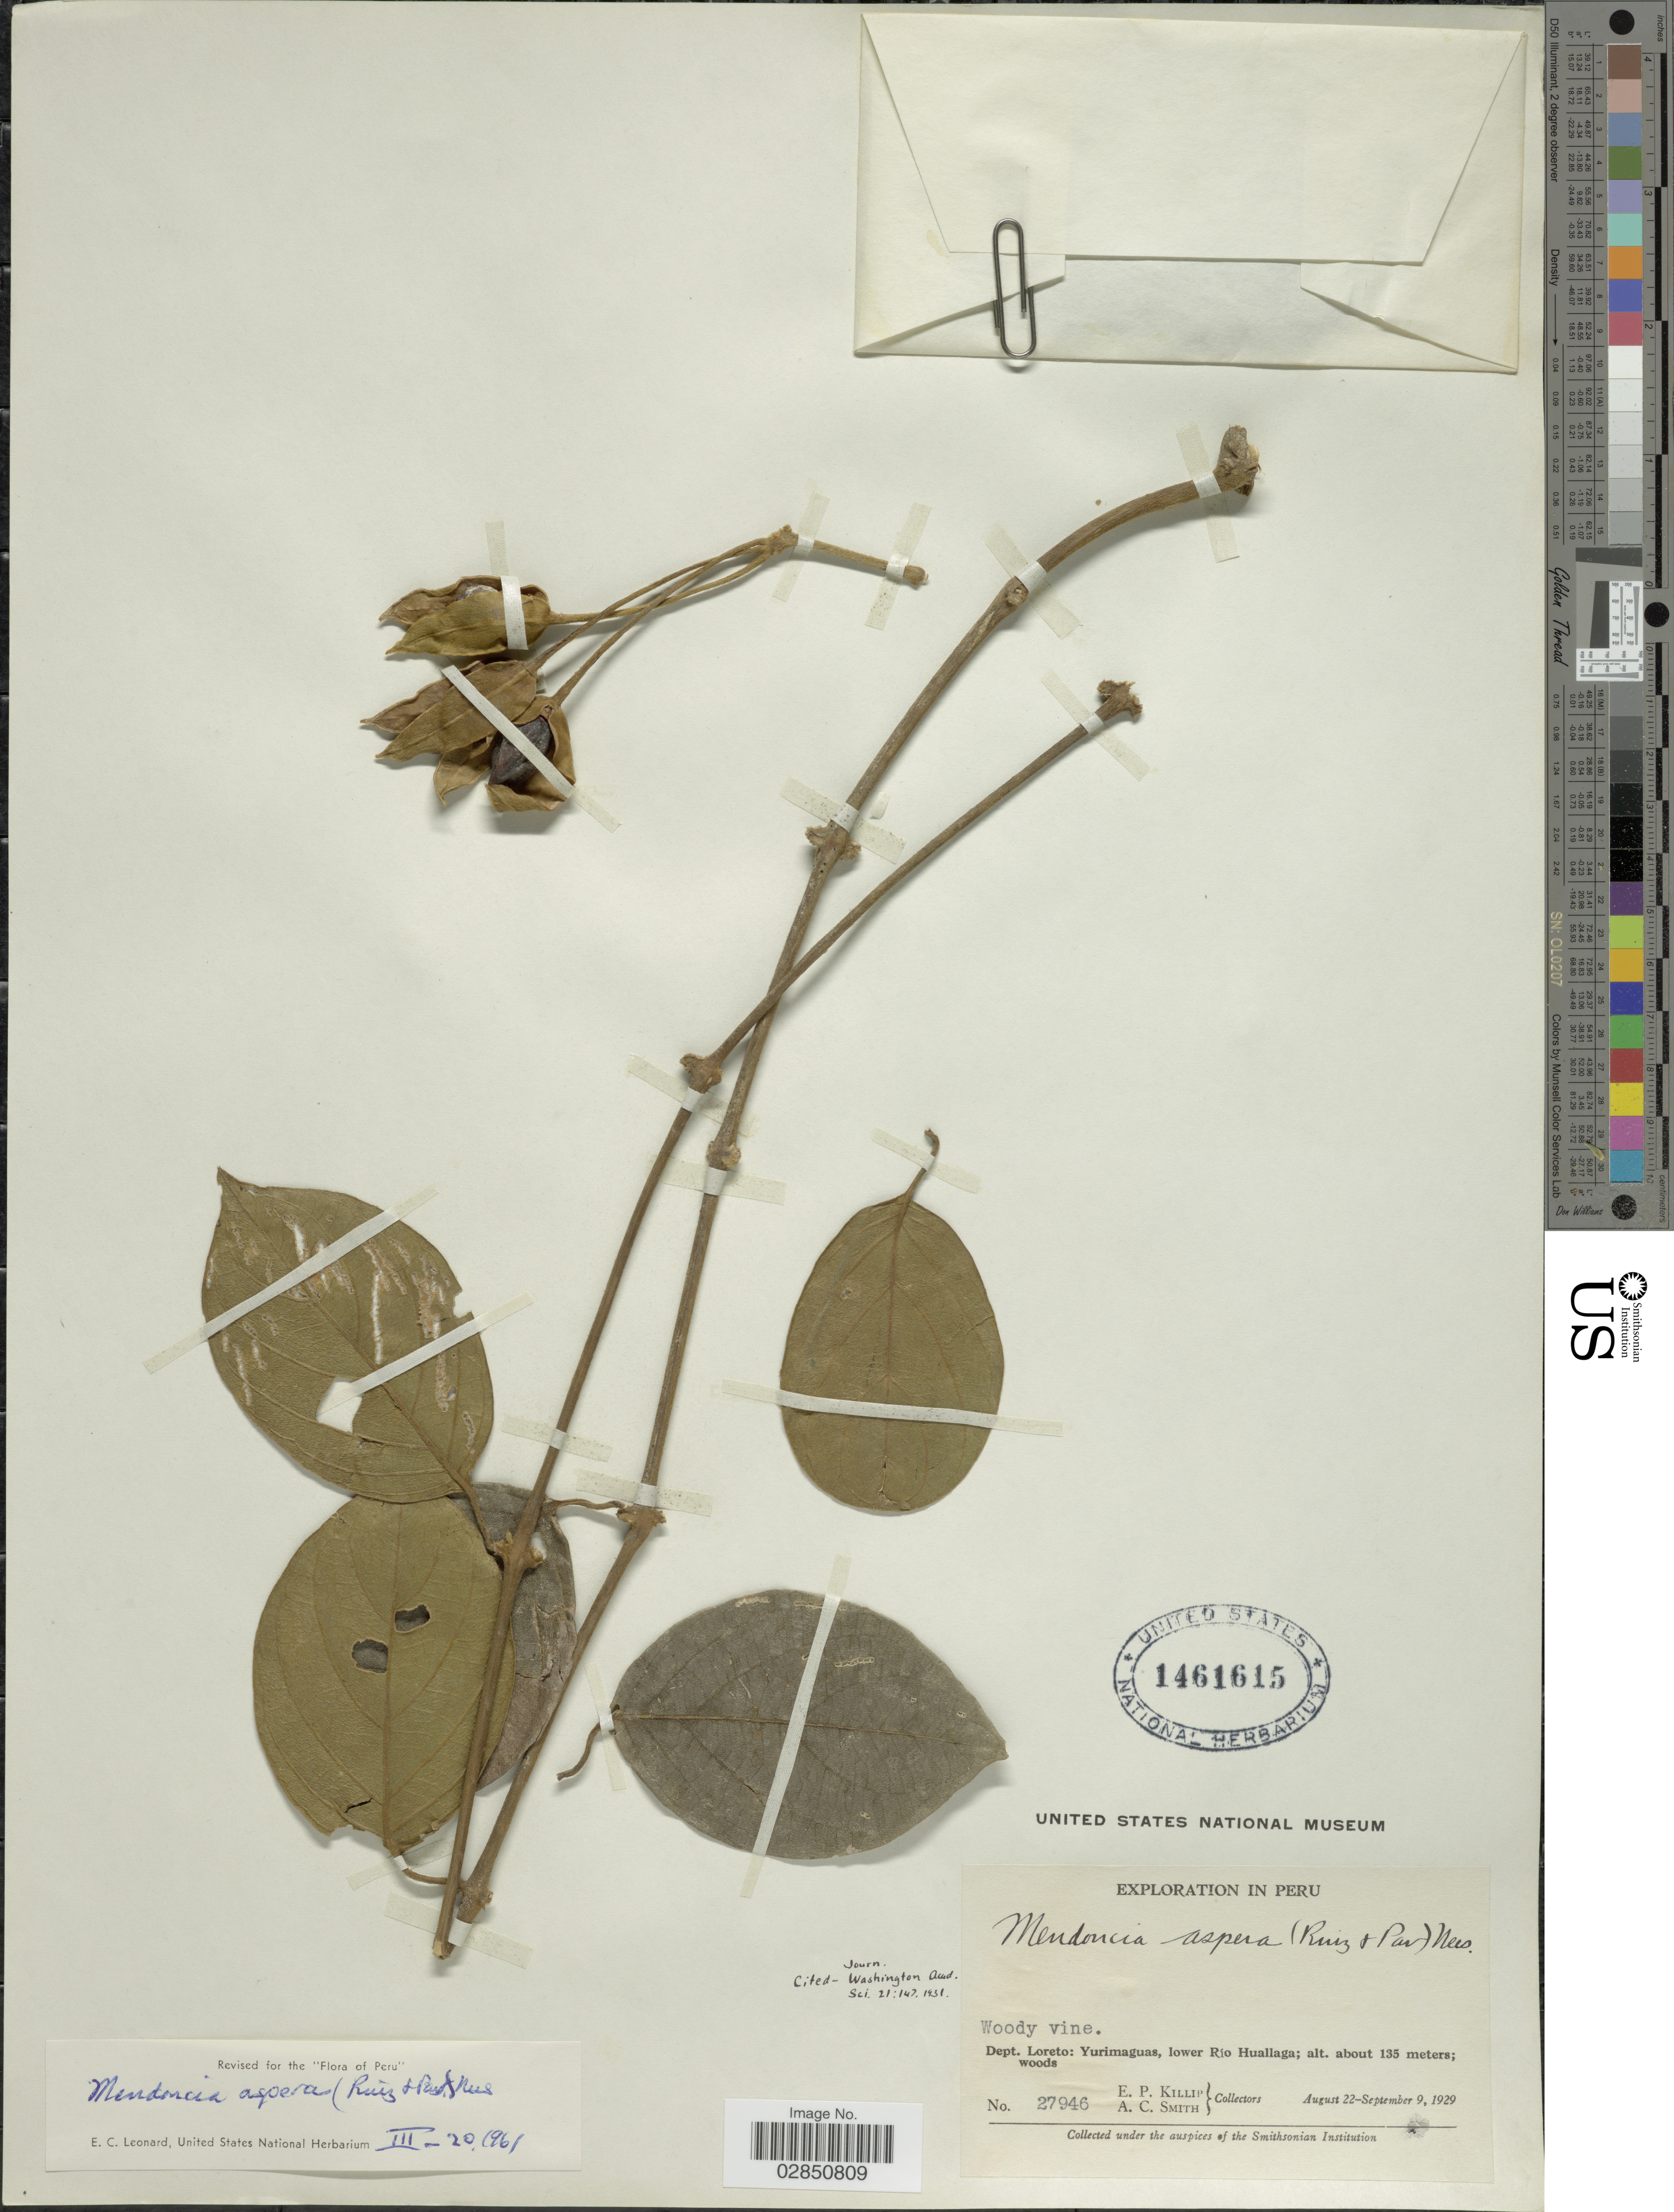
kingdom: Plantae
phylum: Tracheophyta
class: Magnoliopsida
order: Lamiales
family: Acanthaceae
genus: Mendoncia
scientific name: Mendoncia aspera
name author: (Ruiz & Pav.) Nees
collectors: E. P. Killip & A. C. Smith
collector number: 27946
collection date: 1929-08-22/1929-09-09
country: Peru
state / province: Loreto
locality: Dept. Loreto: Yurimaguas, lower Río Huallaga.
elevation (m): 135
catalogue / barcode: US 1461615